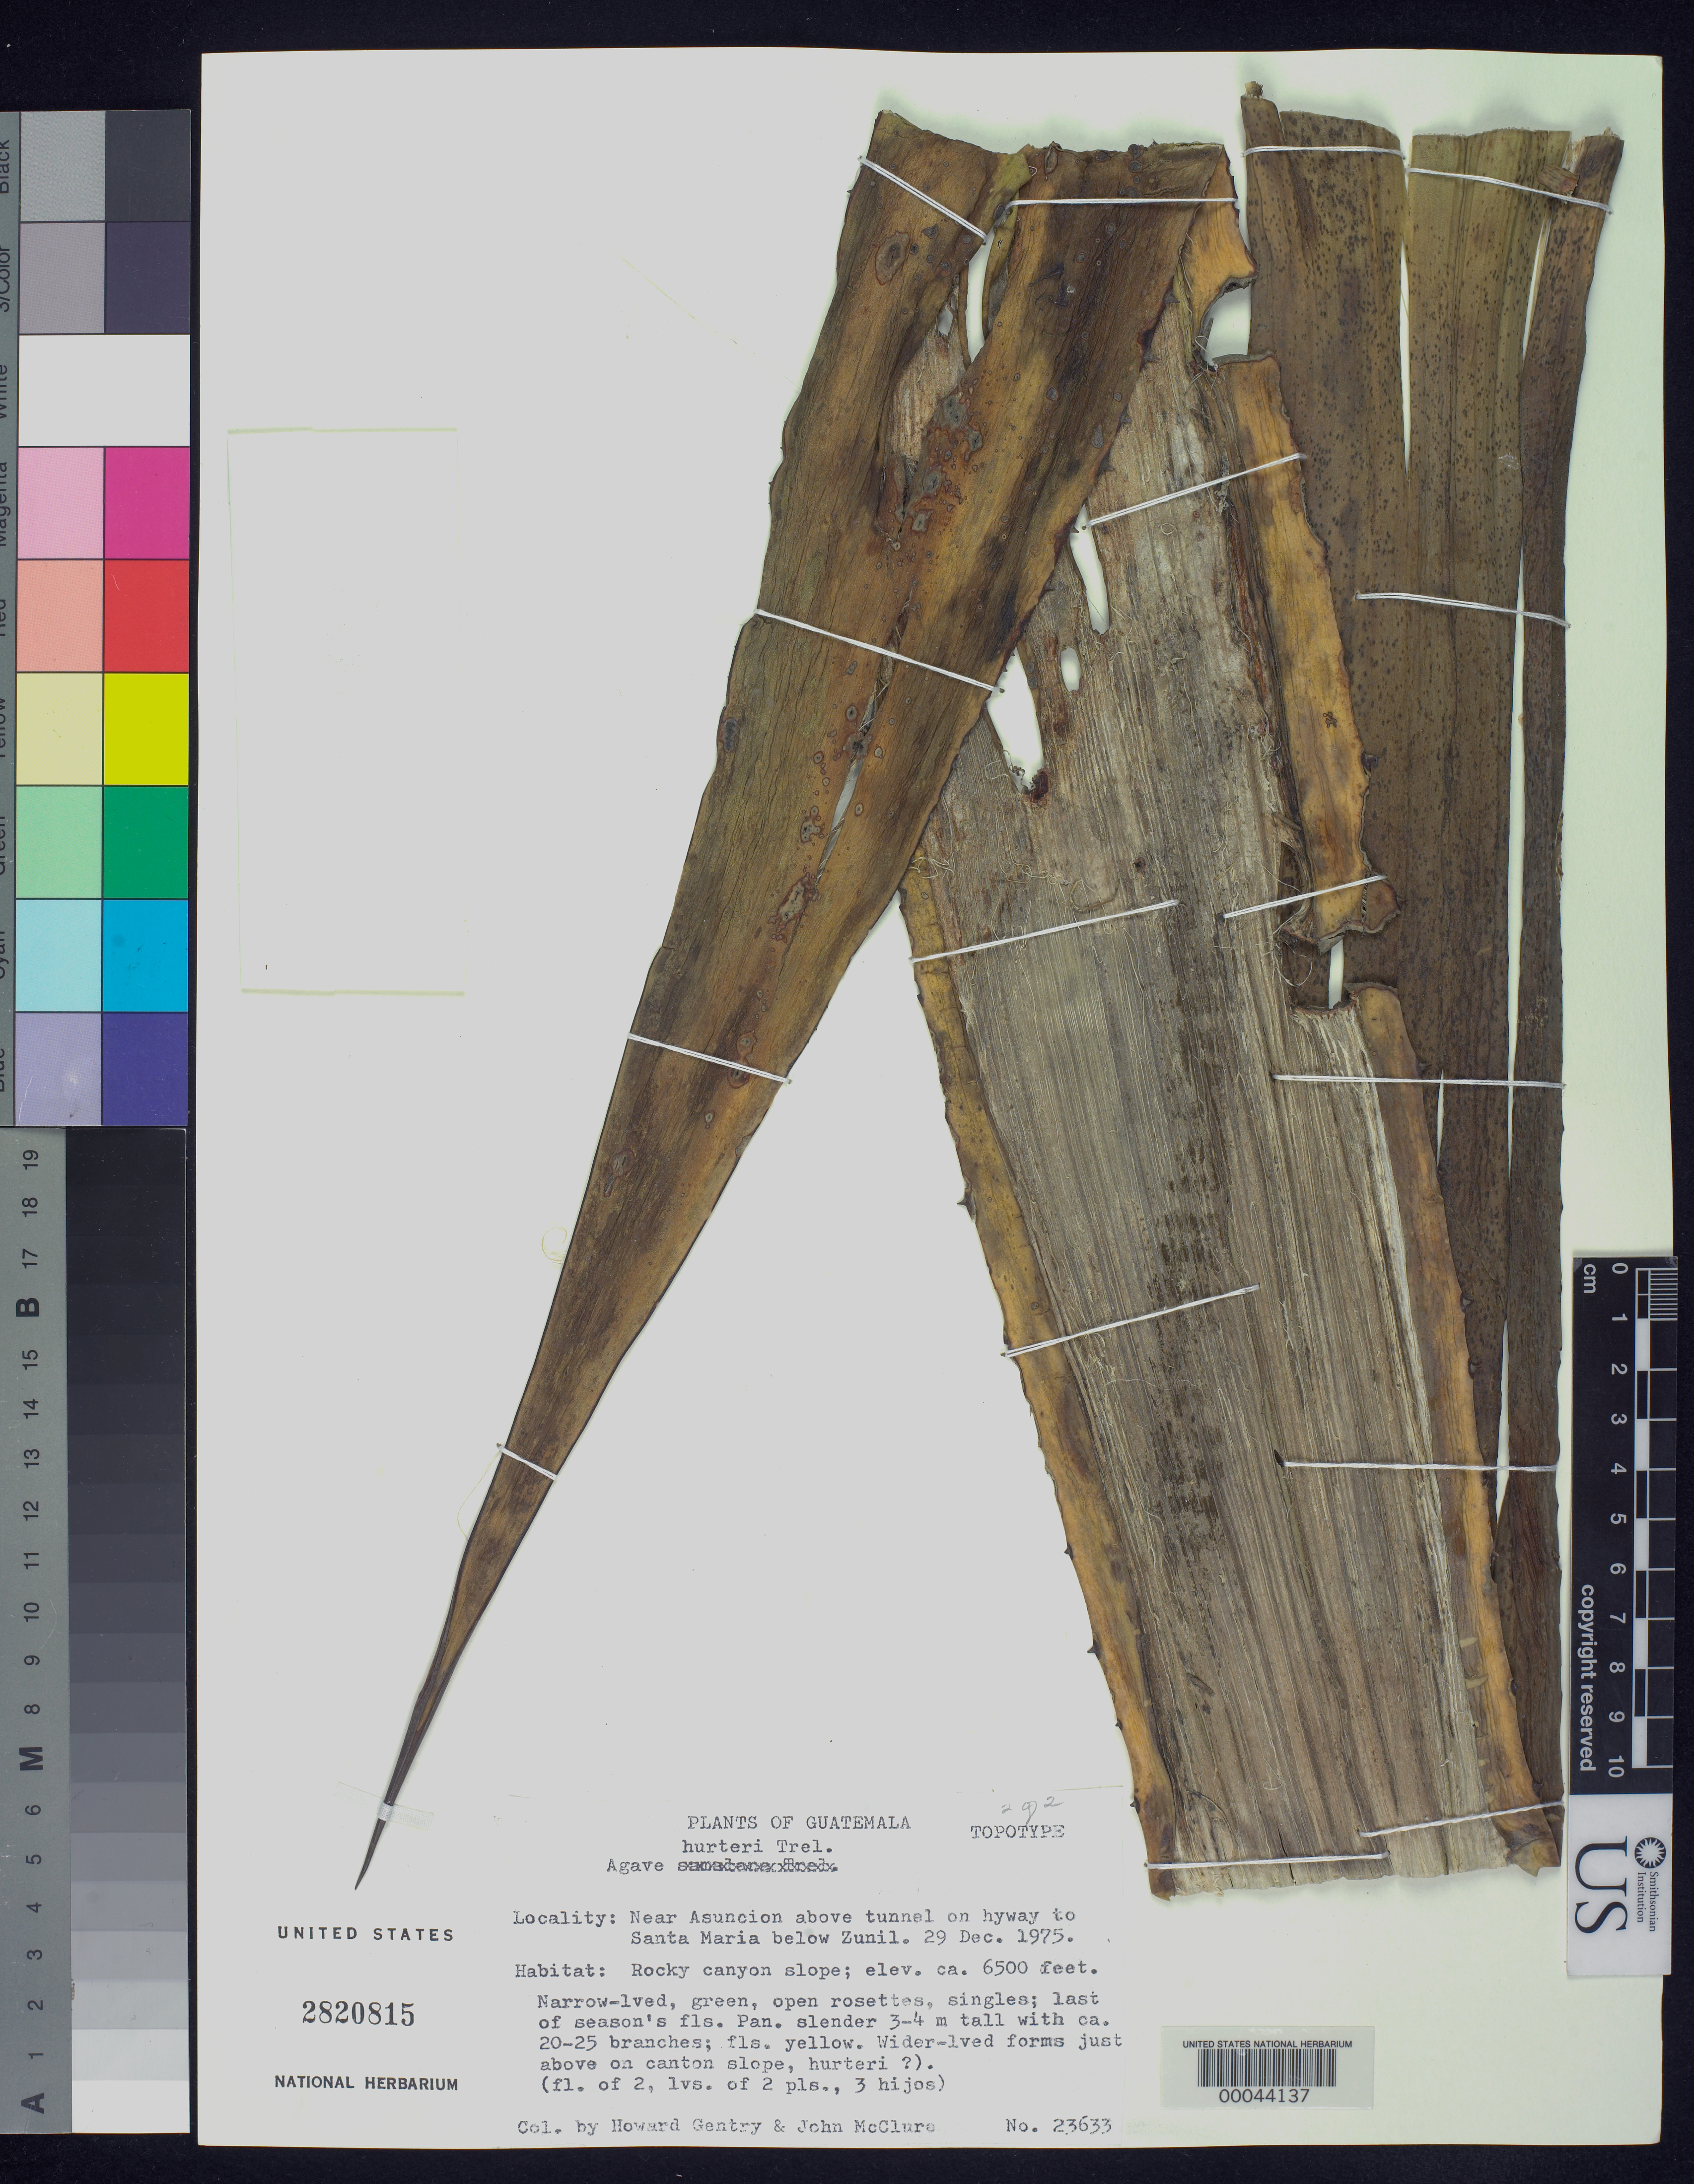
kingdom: Plantae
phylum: Tracheophyta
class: Liliopsida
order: Asparagales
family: Asparagaceae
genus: Agave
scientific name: Agave hurteri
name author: Trel.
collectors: H. S. Gentry & J. McClure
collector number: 23433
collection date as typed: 29 Dec 1975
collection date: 1975-12-29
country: Guatemala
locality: Near asuncioun above tunnel along hyway to Santa Maria below Zunil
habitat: Rocky canyon slope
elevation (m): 1981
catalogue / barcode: US 2820815